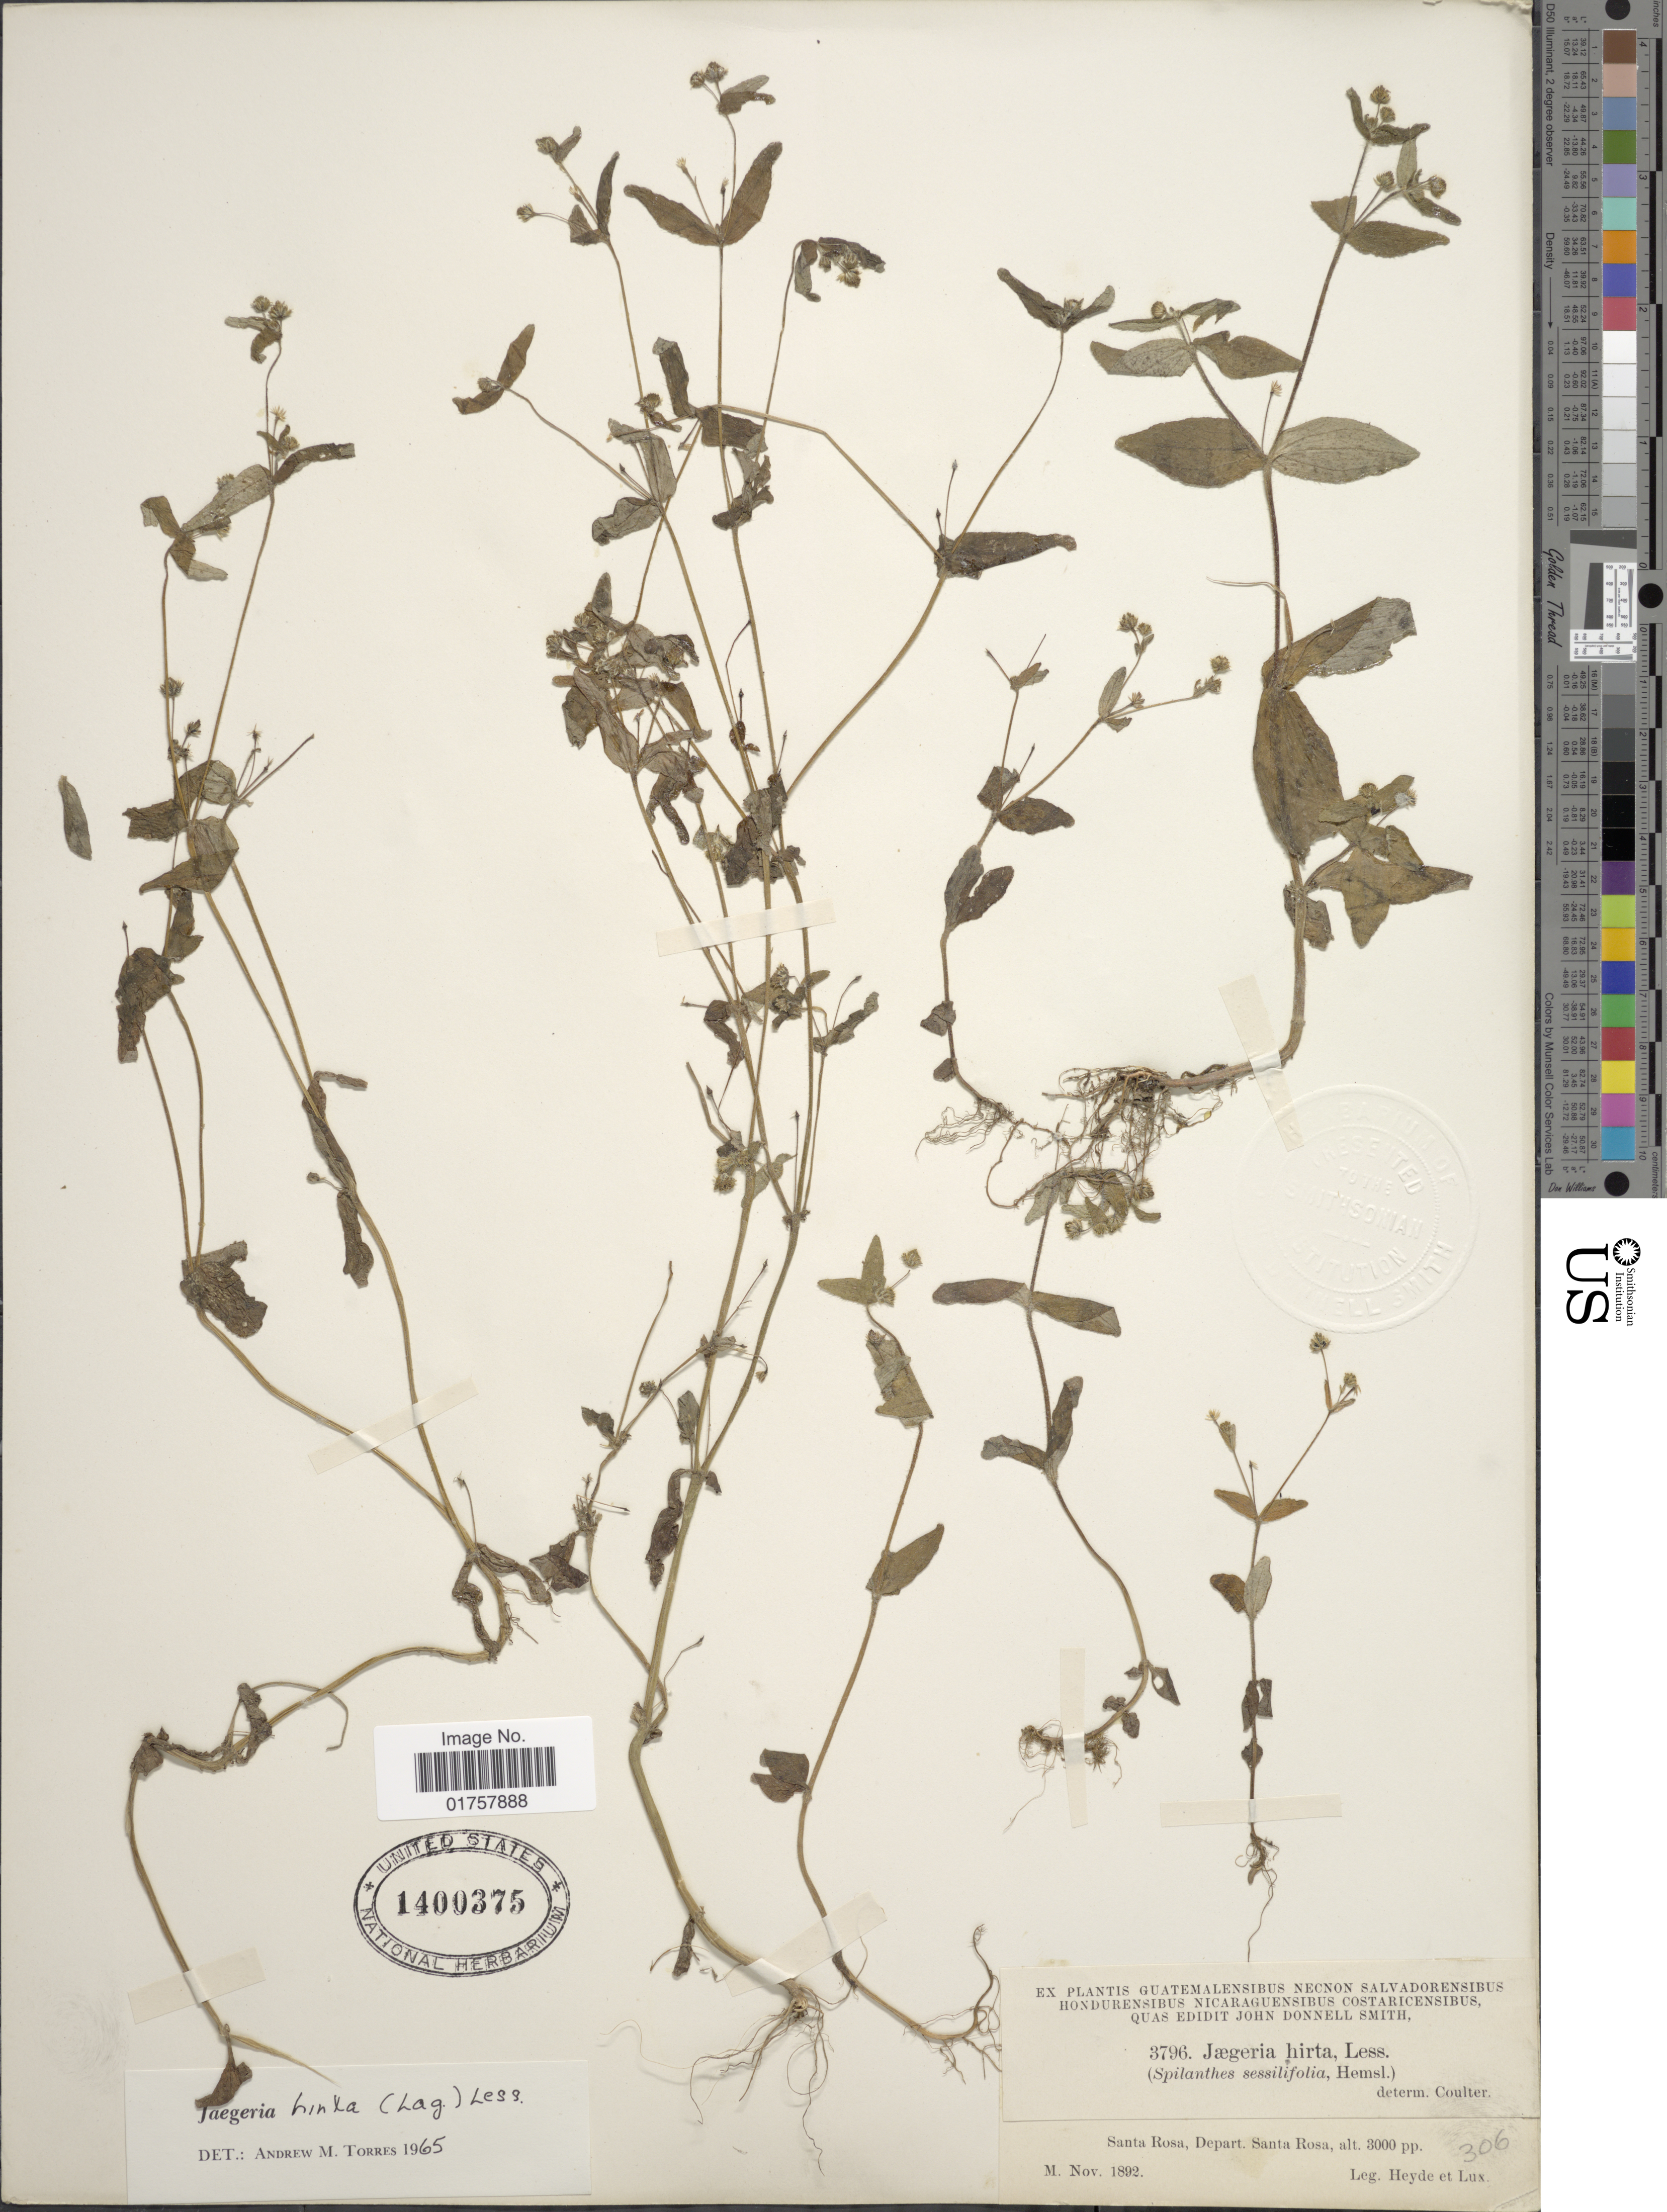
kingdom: Plantae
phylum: Tracheophyta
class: Magnoliopsida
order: Asterales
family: Asteraceae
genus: Jaegeria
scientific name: Jaegeria hirta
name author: (Lag.) Less.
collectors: Heyde & Lux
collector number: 306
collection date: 1892-11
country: Guatemala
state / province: Santa Rosa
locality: Santa Rosa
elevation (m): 914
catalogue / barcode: US 1400375